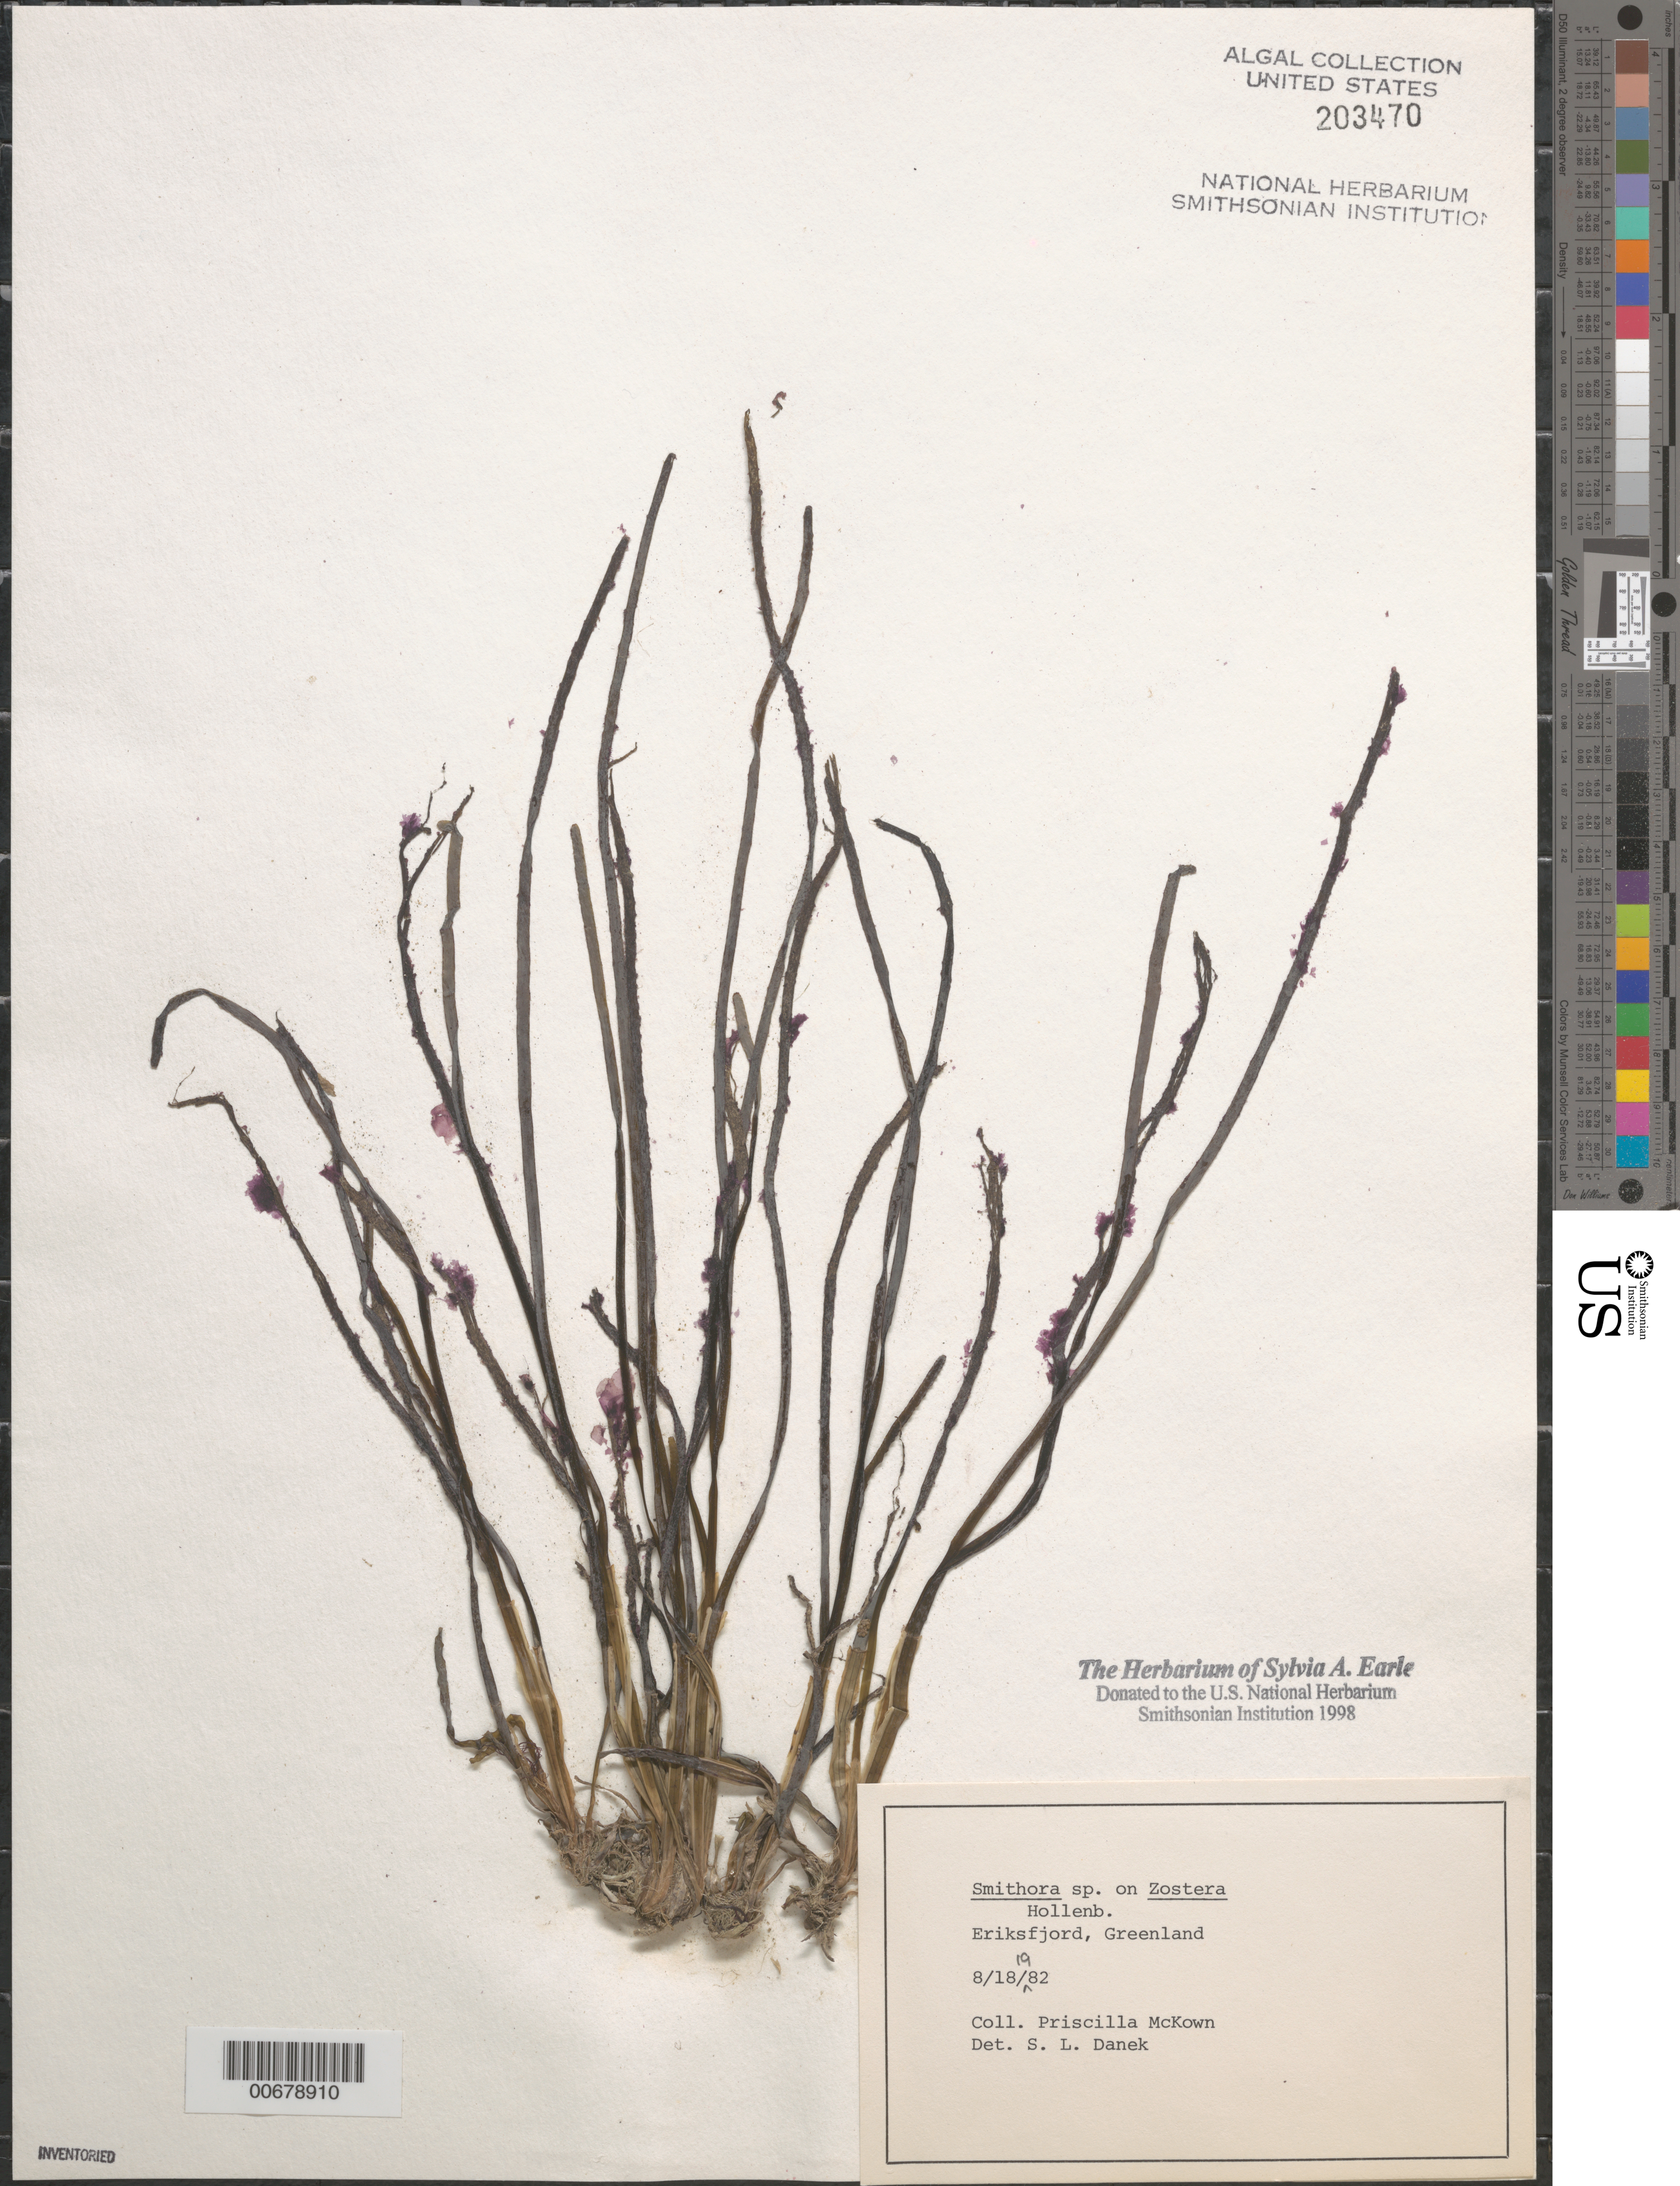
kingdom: Plantae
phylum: Rhodophyta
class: Compsopogonophyceae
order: Erythropeltidales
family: Erythrotrichiaceae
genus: Smithora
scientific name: Smithora sp.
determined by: Danek, S. L.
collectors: P. McKown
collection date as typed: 18 Aug 1982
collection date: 1982-08-18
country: Greenland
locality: Eriksfjord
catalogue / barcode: US 203470